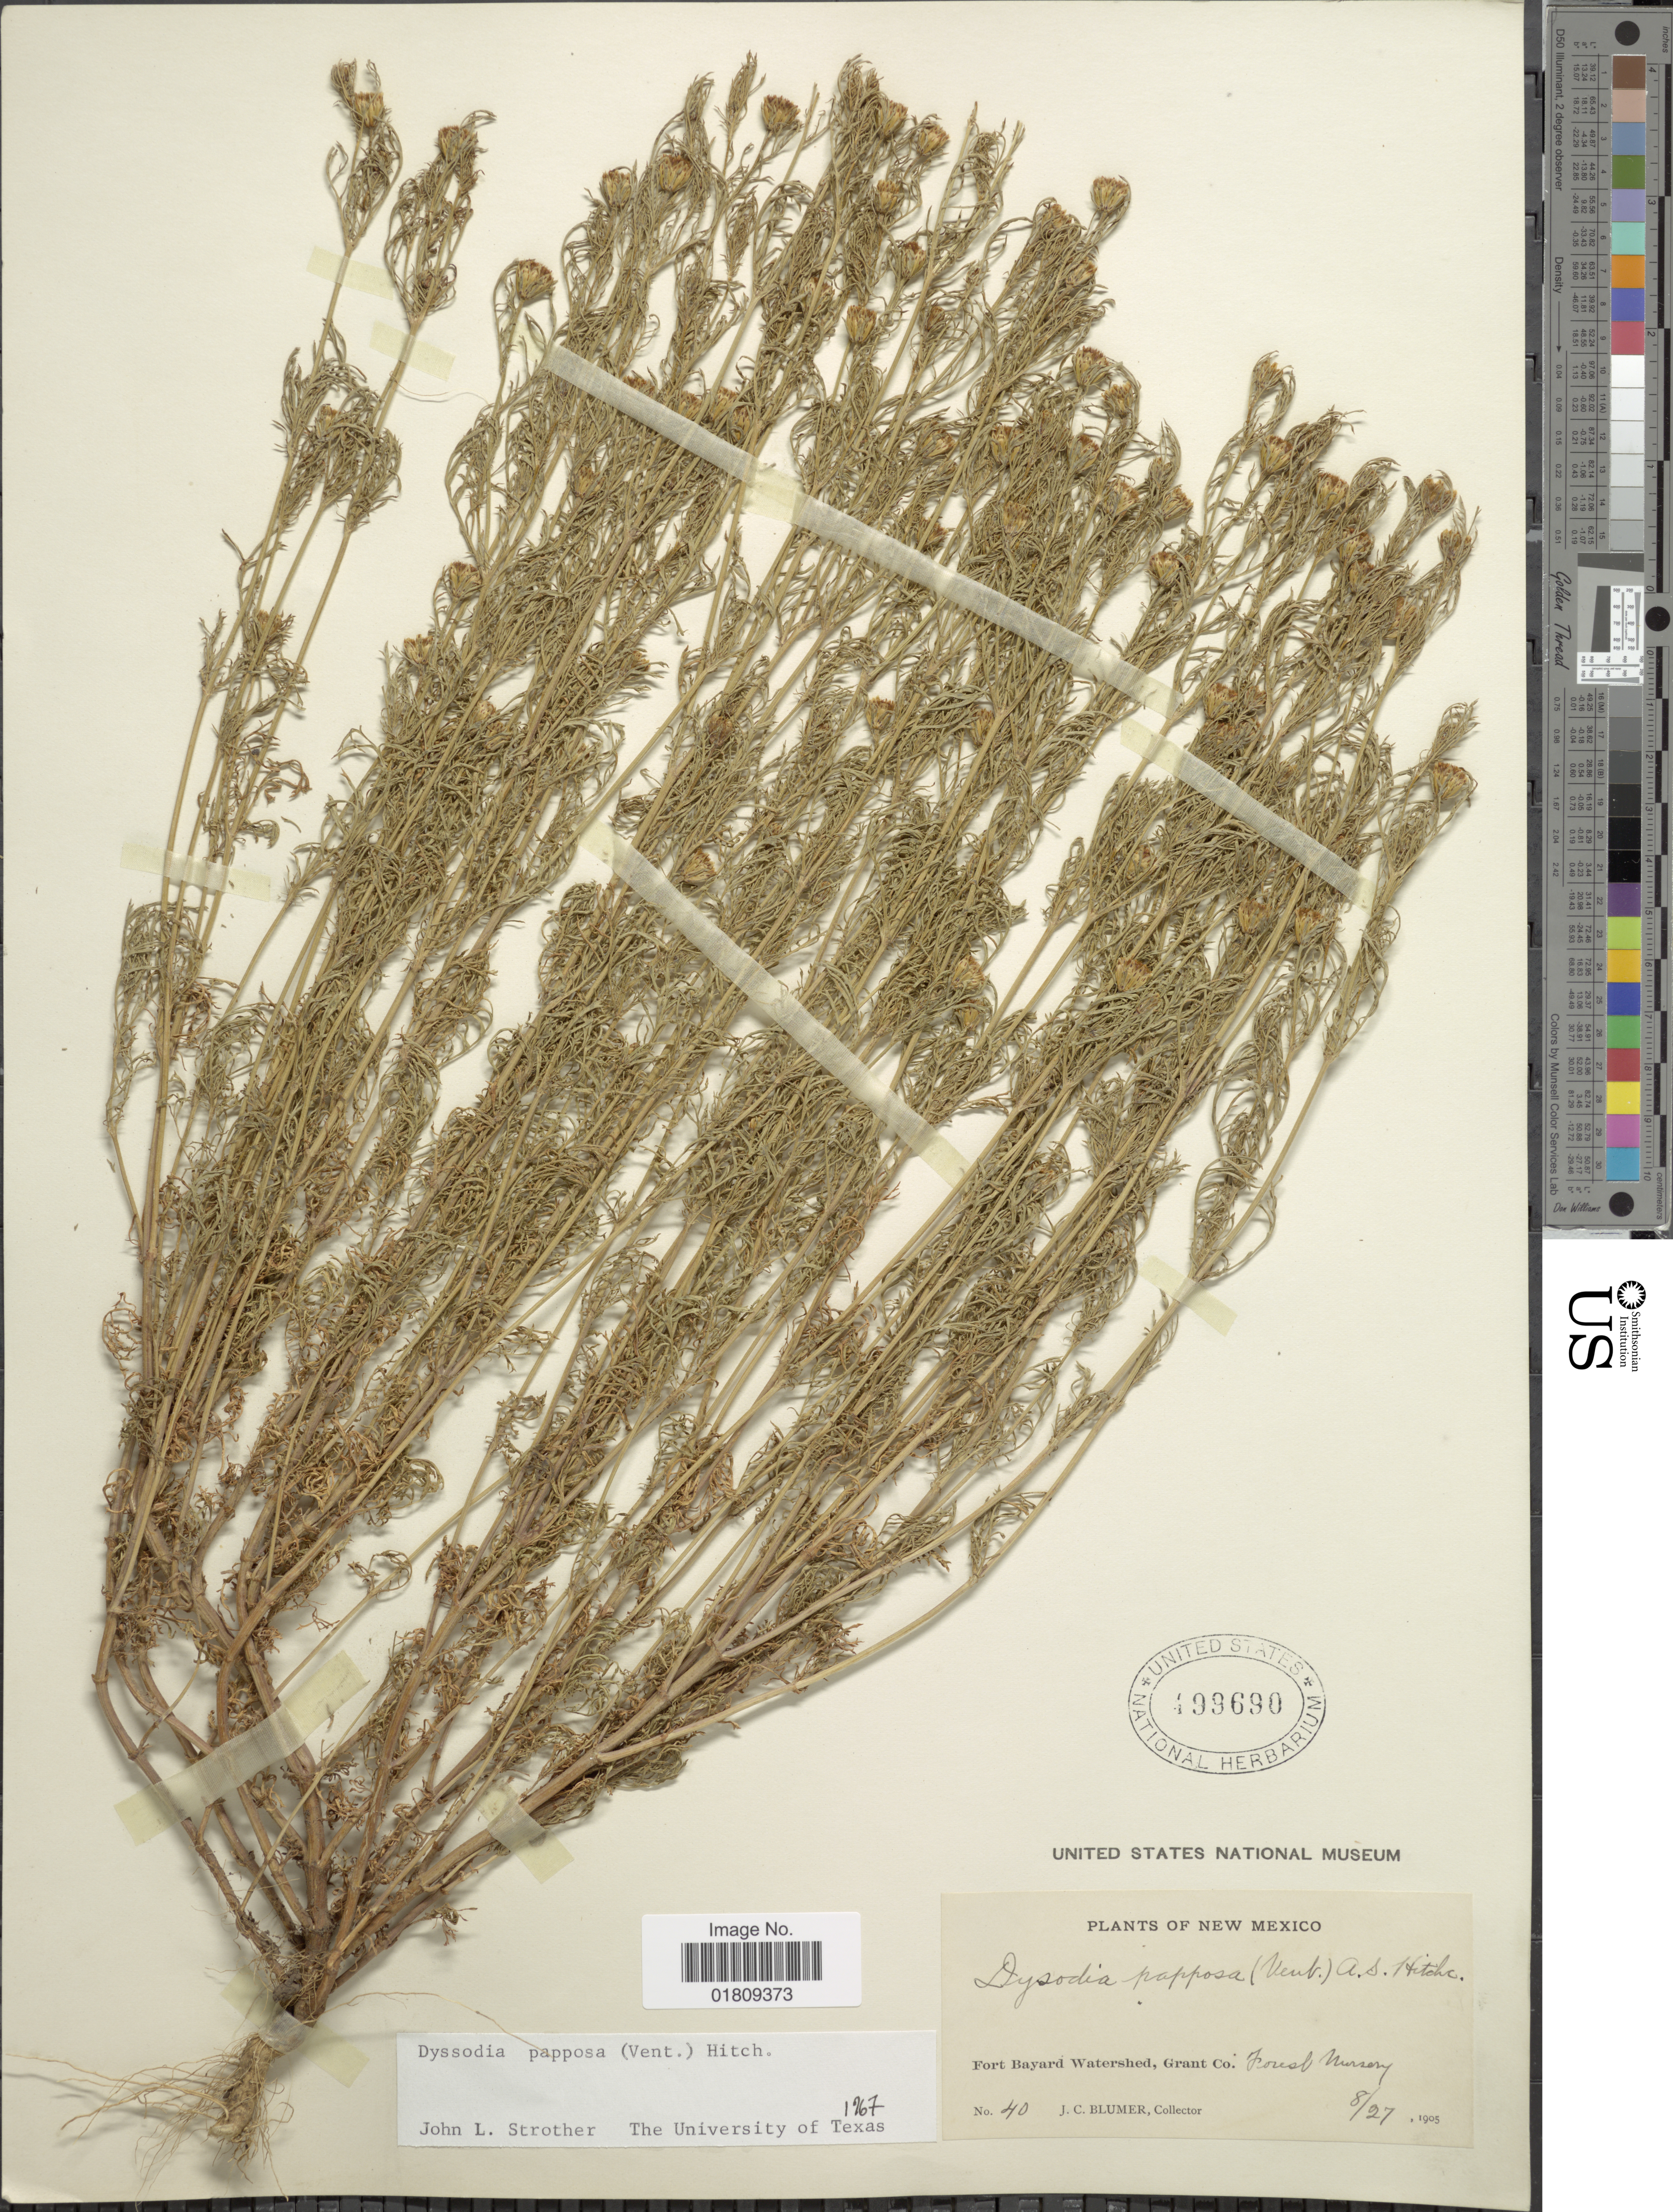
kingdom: Plantae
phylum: Tracheophyta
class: Magnoliopsida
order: Asterales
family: Asteraceae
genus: Dyssodia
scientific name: Dyssodia papposa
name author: (Vent.) Hitchc.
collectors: J. C. Blumer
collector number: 40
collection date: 1905-08-27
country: United States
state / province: New Mexico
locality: Fort Bayard Watershed, Grant Co. Forest Nursery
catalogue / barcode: US 499690